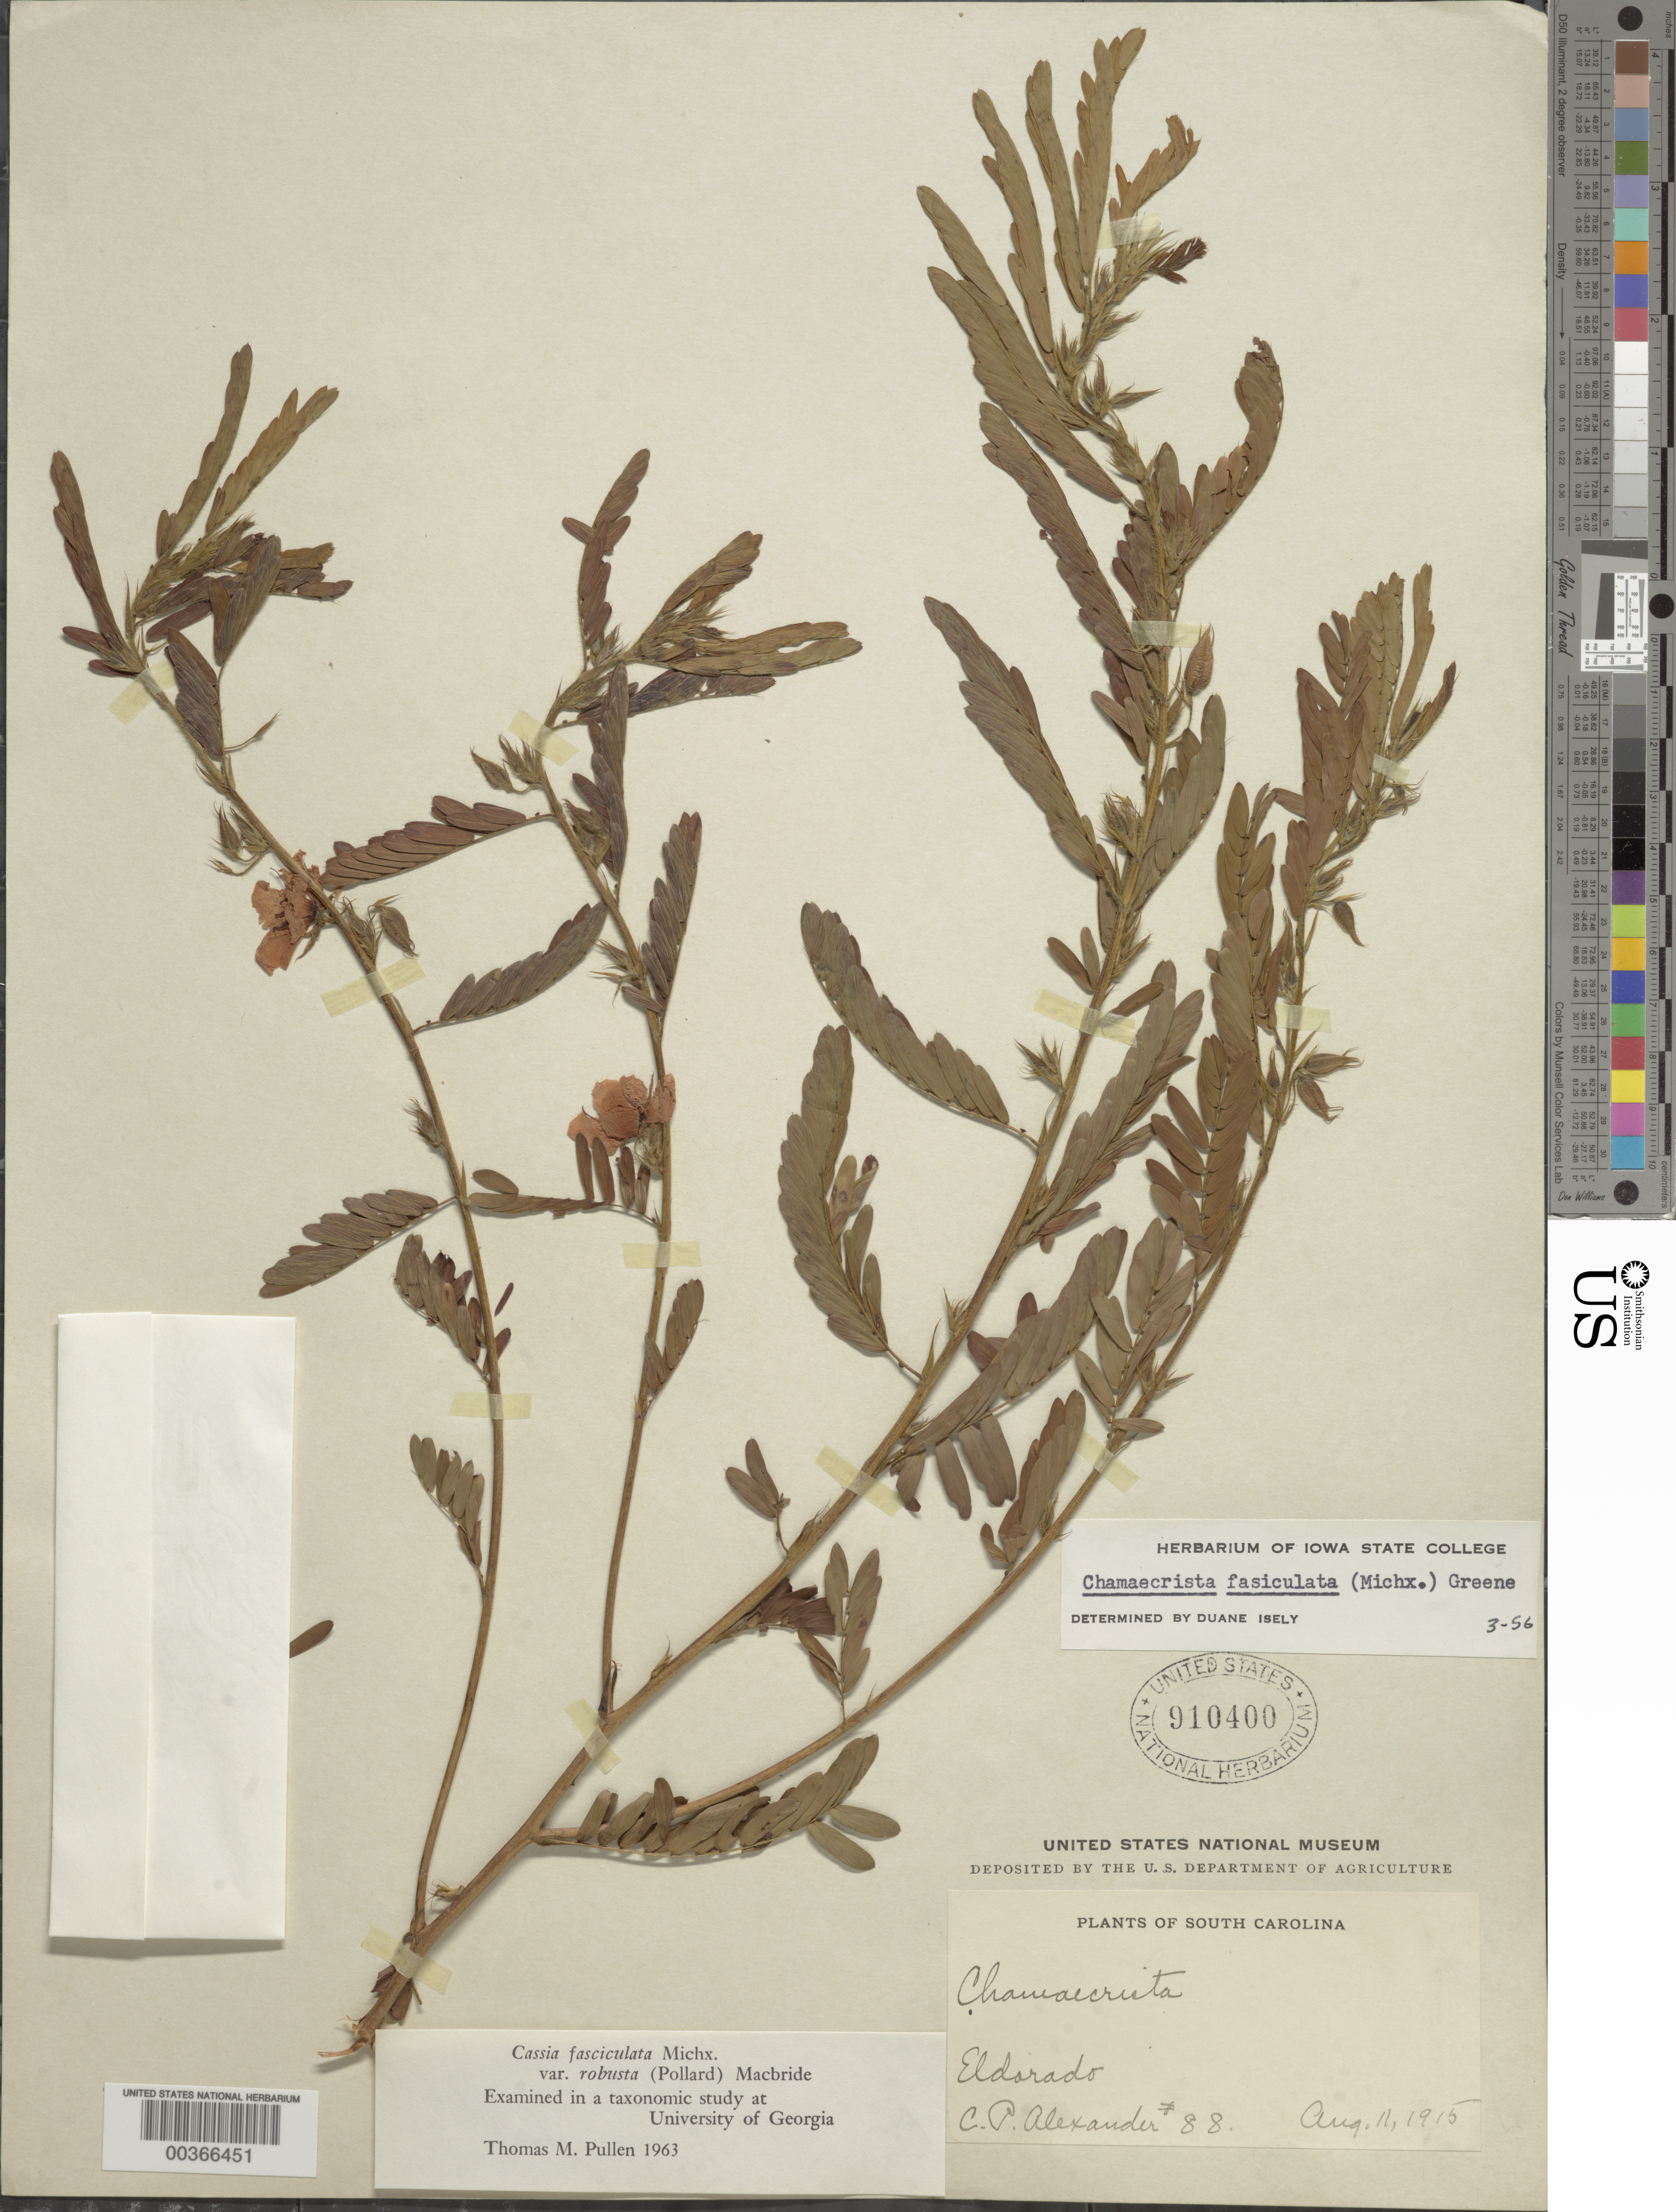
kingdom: Plantae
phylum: Tracheophyta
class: Magnoliopsida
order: Fabales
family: Fabaceae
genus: Chamaecrista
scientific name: Chamaecrista fasciculata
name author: (Michx.) Greene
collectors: C. P. Alexander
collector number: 88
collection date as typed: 11 Aug 1915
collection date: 1915-08-11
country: United States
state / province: South Carolina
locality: Eldorado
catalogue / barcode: US 910400